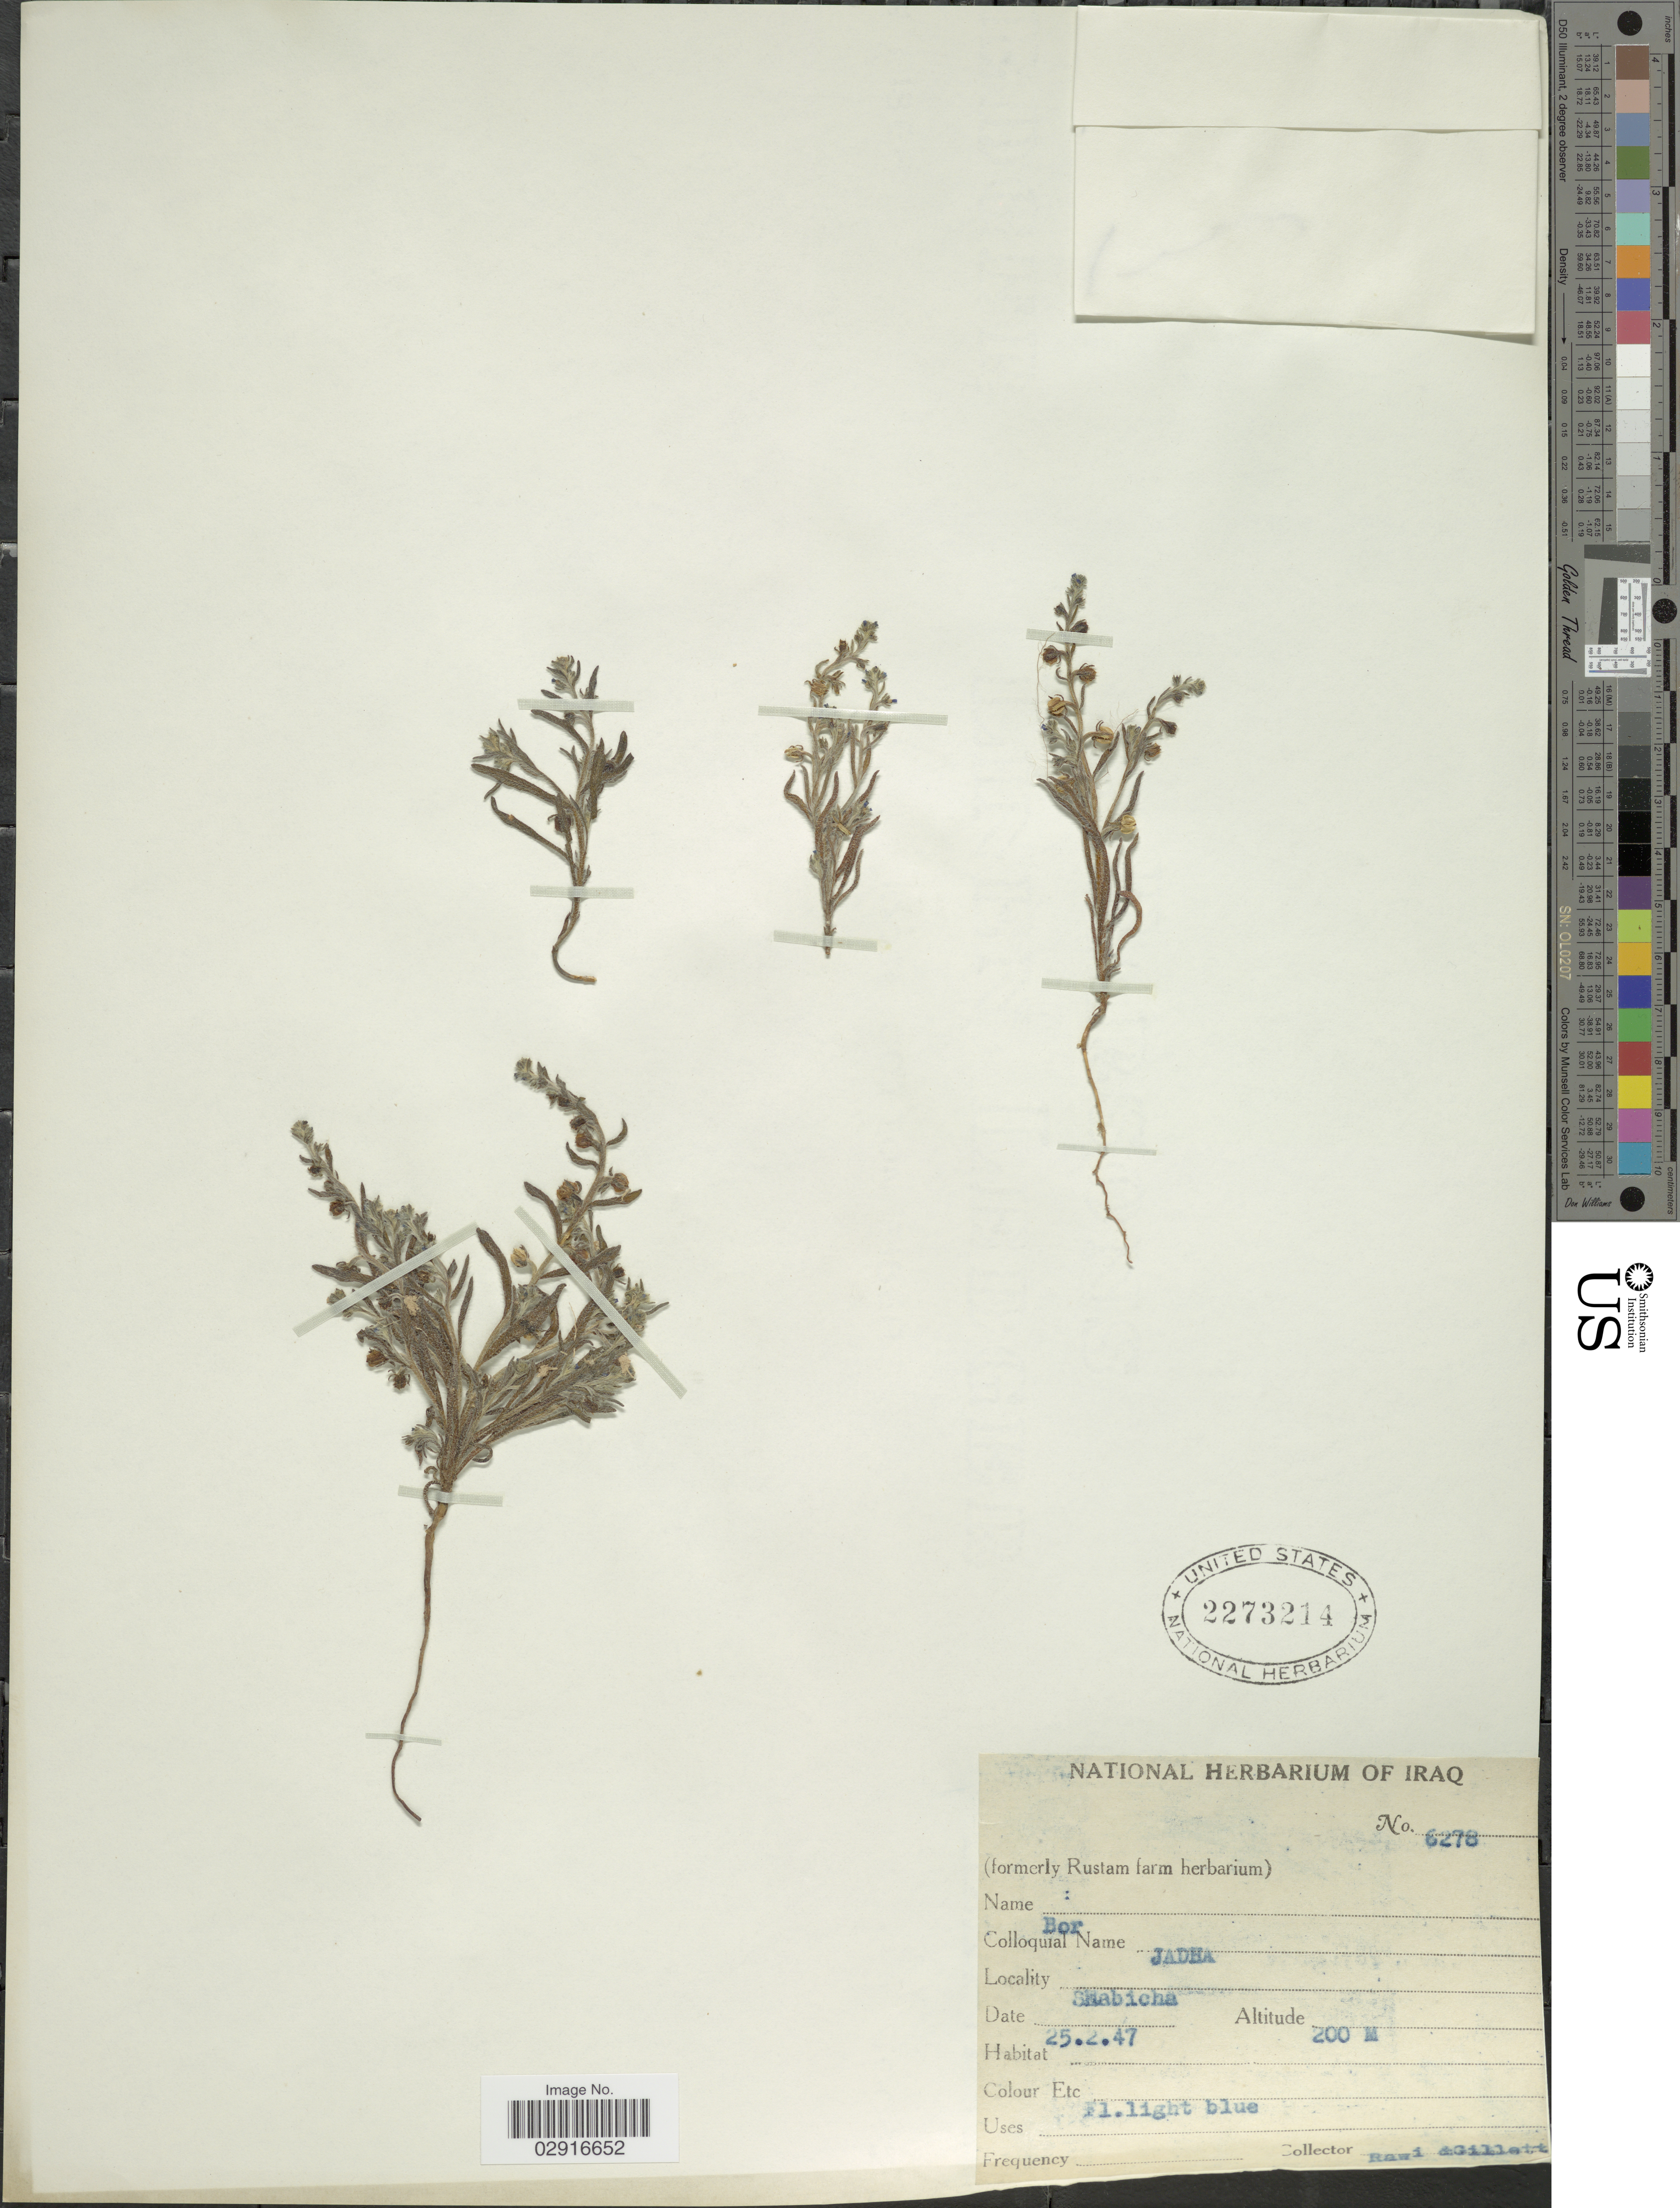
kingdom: Plantae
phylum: Tracheophyta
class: Magnoliopsida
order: Boraginales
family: Boraginaceae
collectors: -. Rawi & Gillett, --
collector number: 6278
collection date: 1947-02-25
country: Iraq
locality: Shabicha.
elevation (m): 200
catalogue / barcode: US 2273214